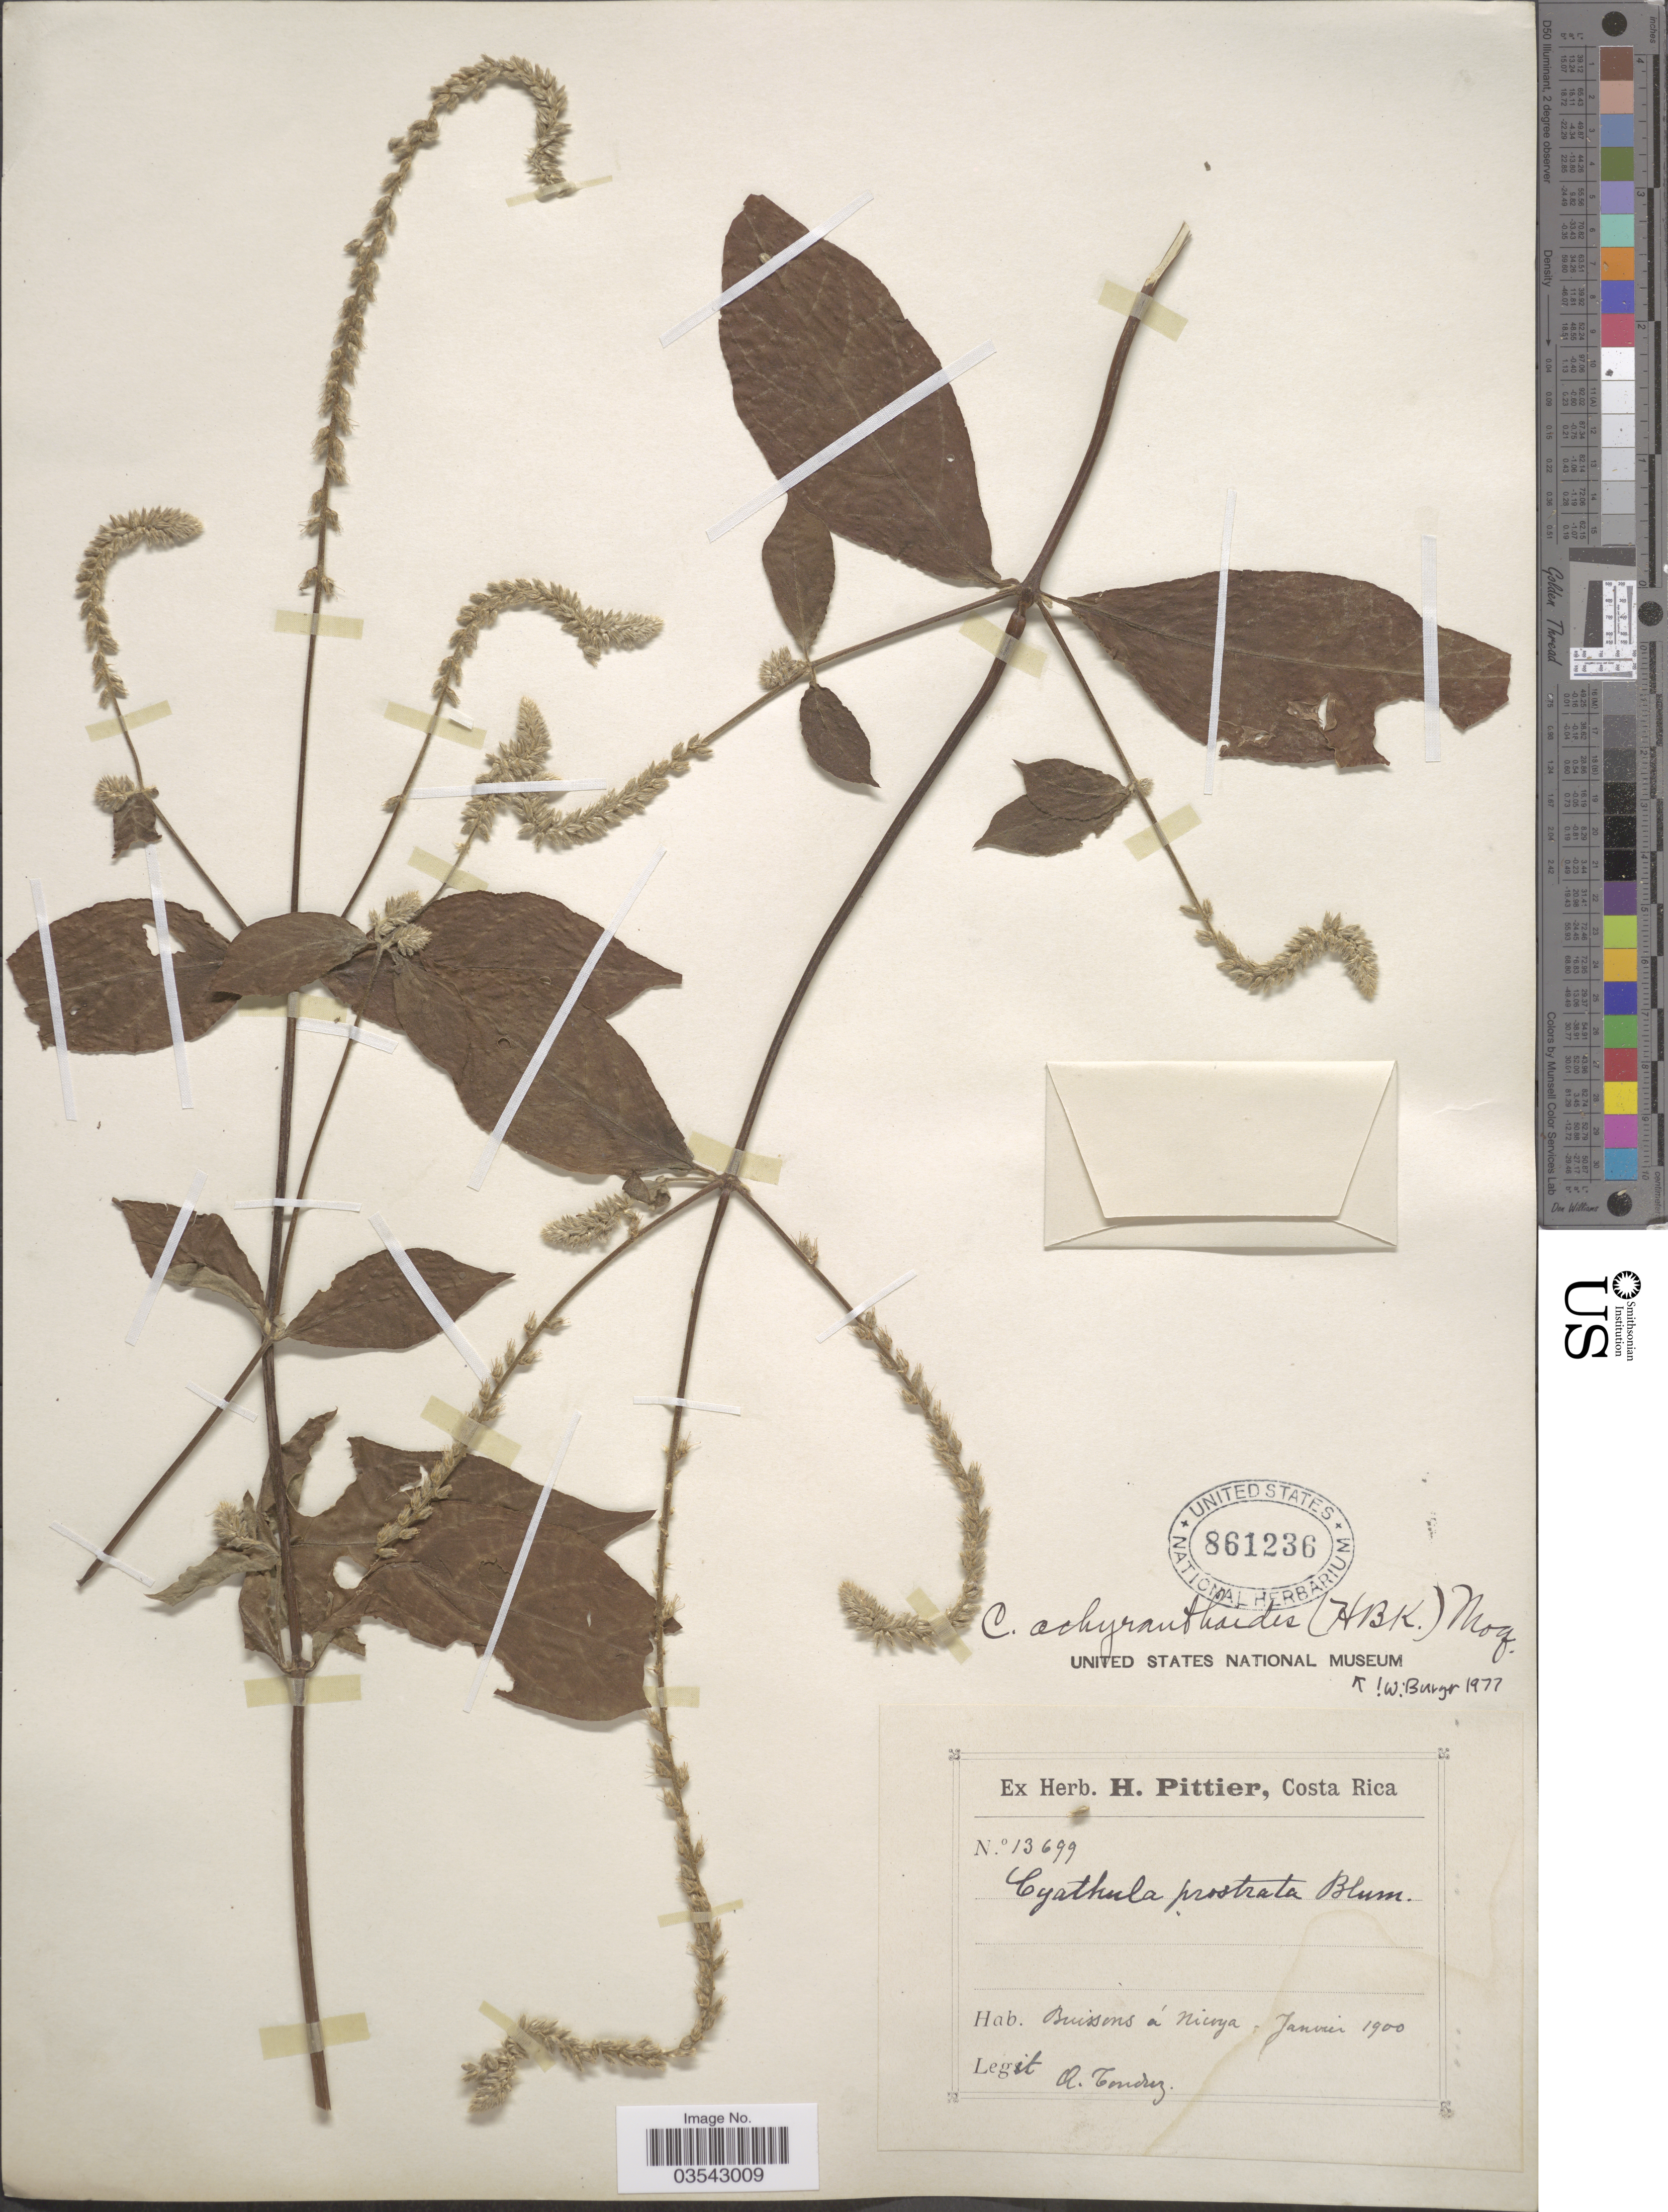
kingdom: Plantae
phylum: Tracheophyta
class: Magnoliopsida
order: Caryophyllales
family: Amaranthaceae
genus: Cyathula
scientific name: Cyathula achyranthoides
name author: (Kunth) Moq.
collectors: A. Tonduz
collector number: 13699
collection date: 1900-01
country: Costa Rica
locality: Buissons á Nicoya.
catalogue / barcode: US 861236